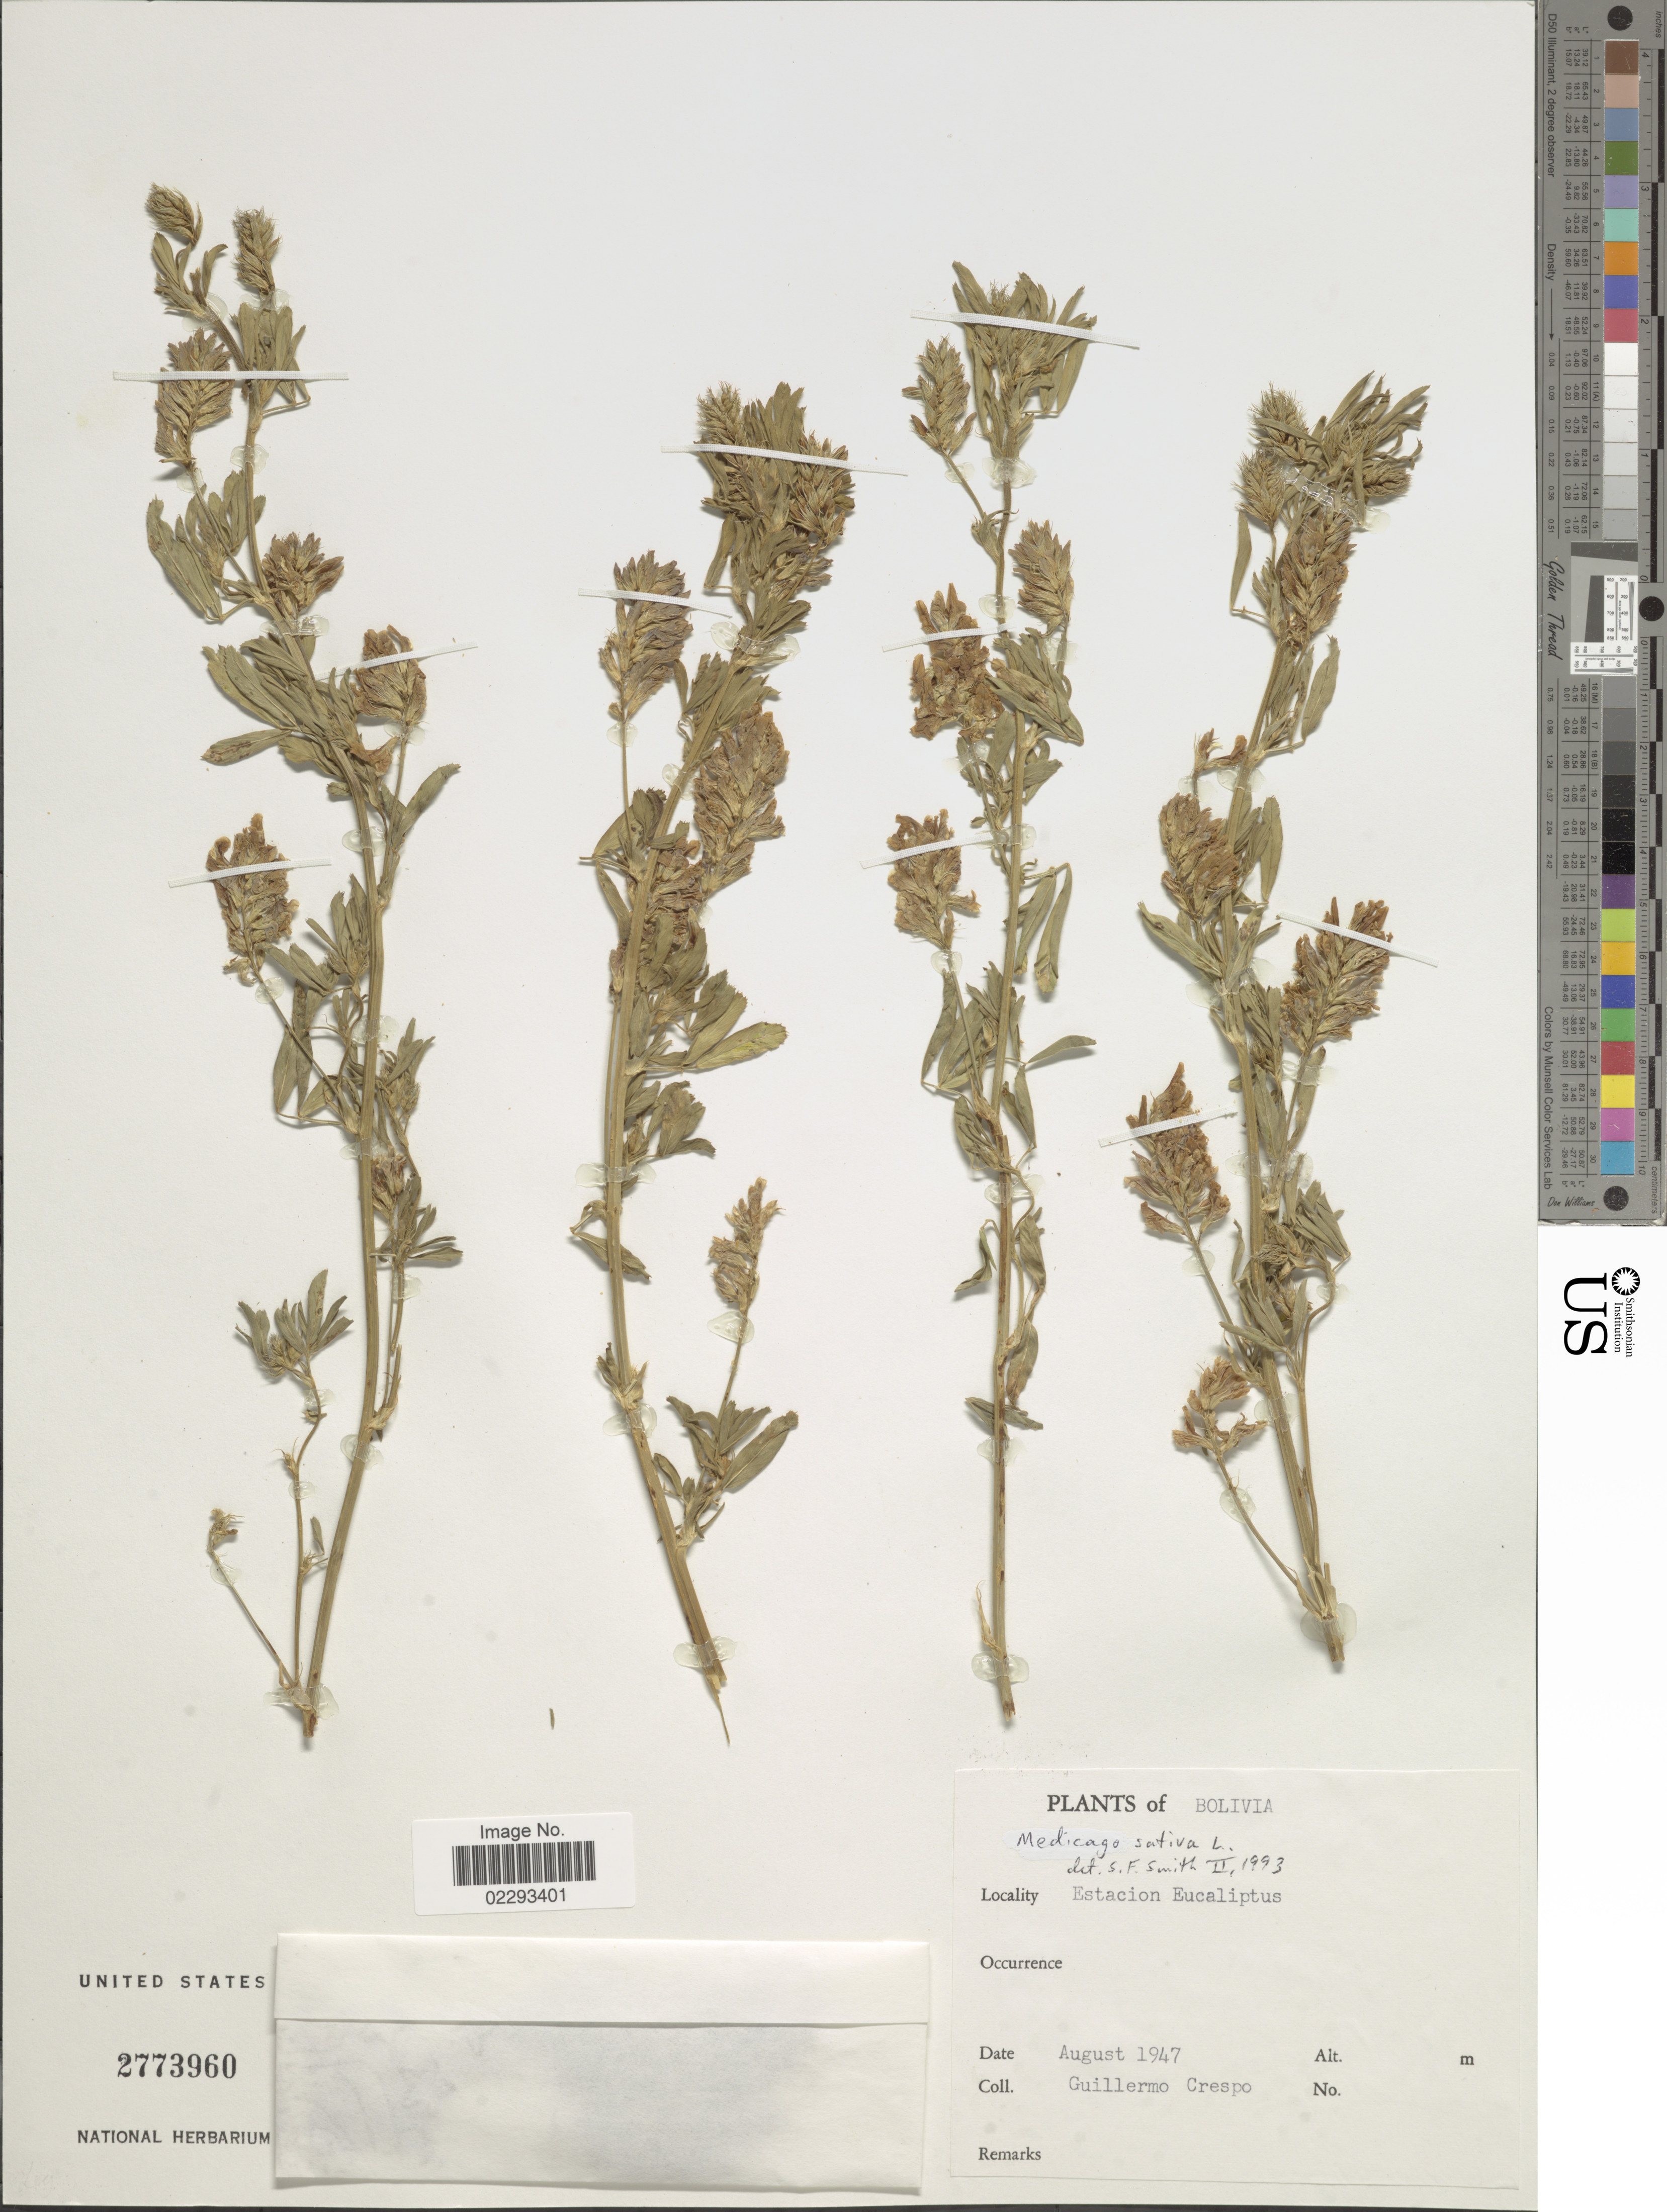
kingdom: Plantae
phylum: Tracheophyta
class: Magnoliopsida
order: Fabales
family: Fabaceae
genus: Medicago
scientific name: Medicago sativa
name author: L.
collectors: G. Crespo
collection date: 1947-08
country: Bolivia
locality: Estacion Eucaliptus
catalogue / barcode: US 2773960